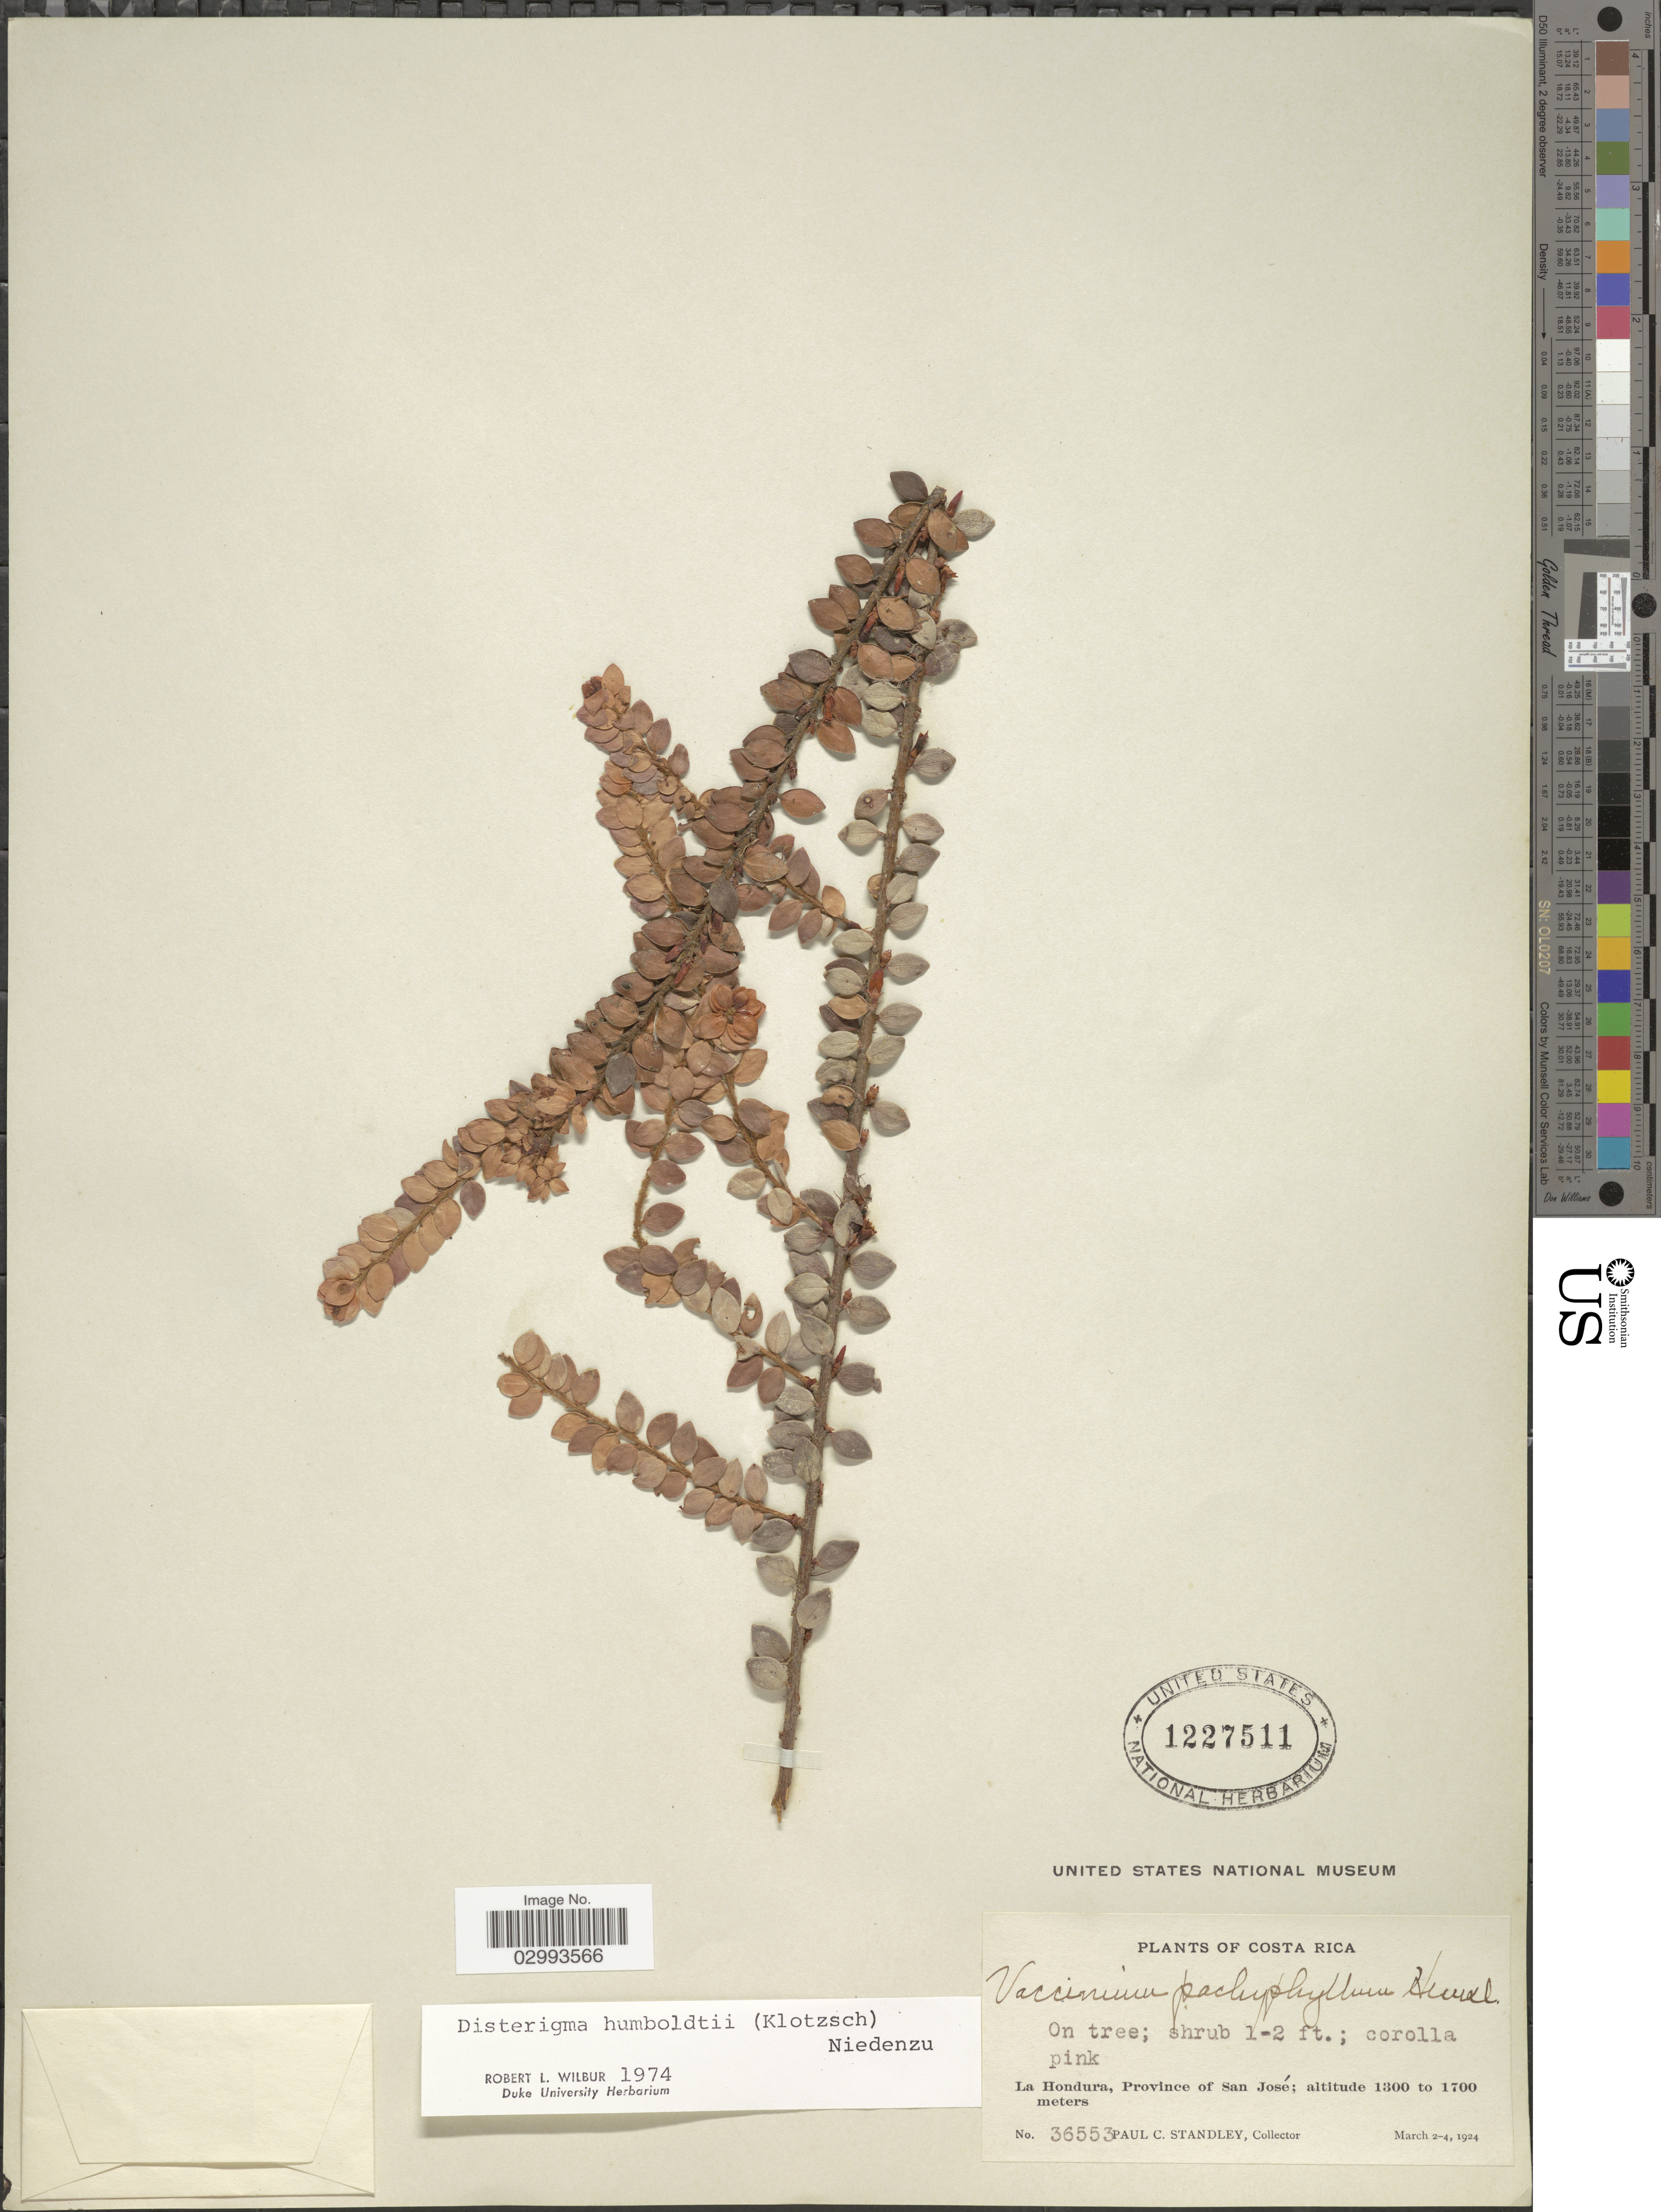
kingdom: Plantae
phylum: Tracheophyta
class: Magnoliopsida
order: Ericales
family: Ericaceae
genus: Disterigma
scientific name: Disterigma humboldtii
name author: (Klotzsch) Nied.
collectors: P. C. Standley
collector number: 36553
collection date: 1924-03-02/1924-03-04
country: Costa Rica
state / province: San José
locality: La Hondura.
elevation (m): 1300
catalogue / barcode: US 1227511